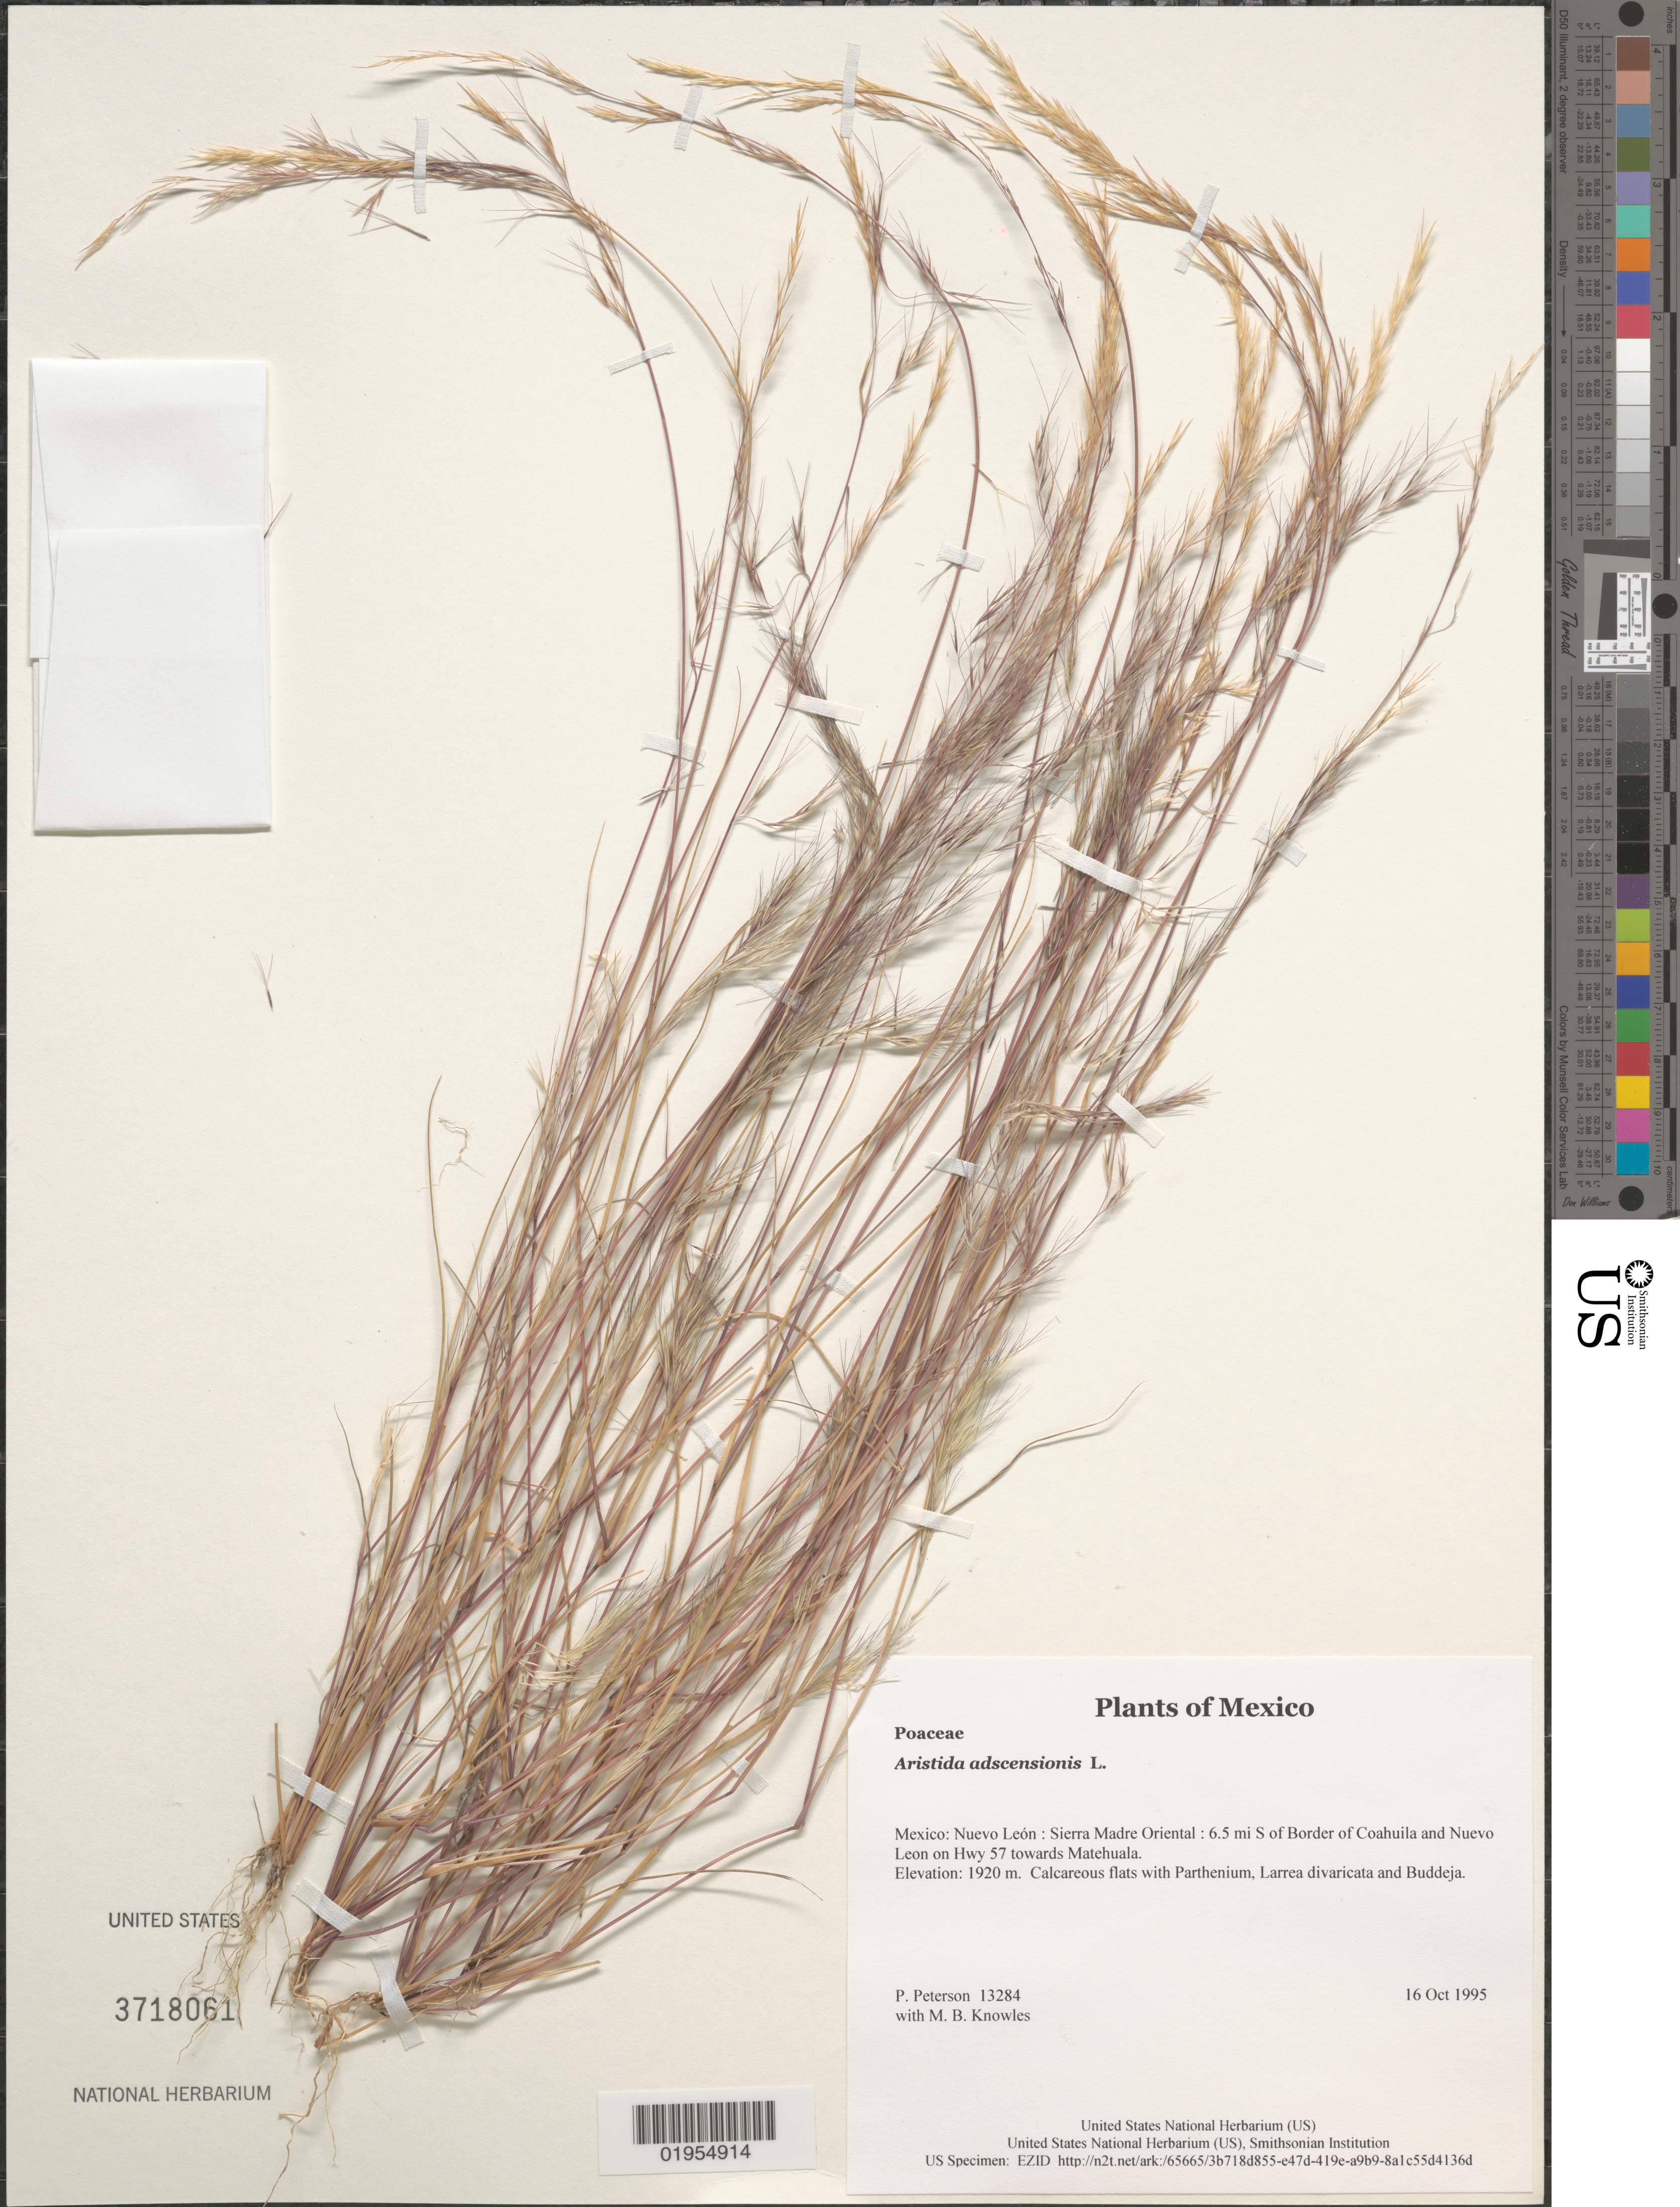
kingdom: Plantae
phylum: Tracheophyta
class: Liliopsida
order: Poales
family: Poaceae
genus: Aristida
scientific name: Aristida adscensionis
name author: L.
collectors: P. M. Peterson & M. B. Knowles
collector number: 13284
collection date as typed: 16 Oct 1995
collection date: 1995-10-16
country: Mexico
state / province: Nuevo León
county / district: Sierra Madre Oriental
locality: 6.5 mi S of Border of Coahuila and Nuevo Leon on Hwy 57 towards Matehuala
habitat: Calcareous flats with Parthenium, Larrea divaricata and Buddeja.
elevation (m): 1920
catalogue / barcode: US 3718061